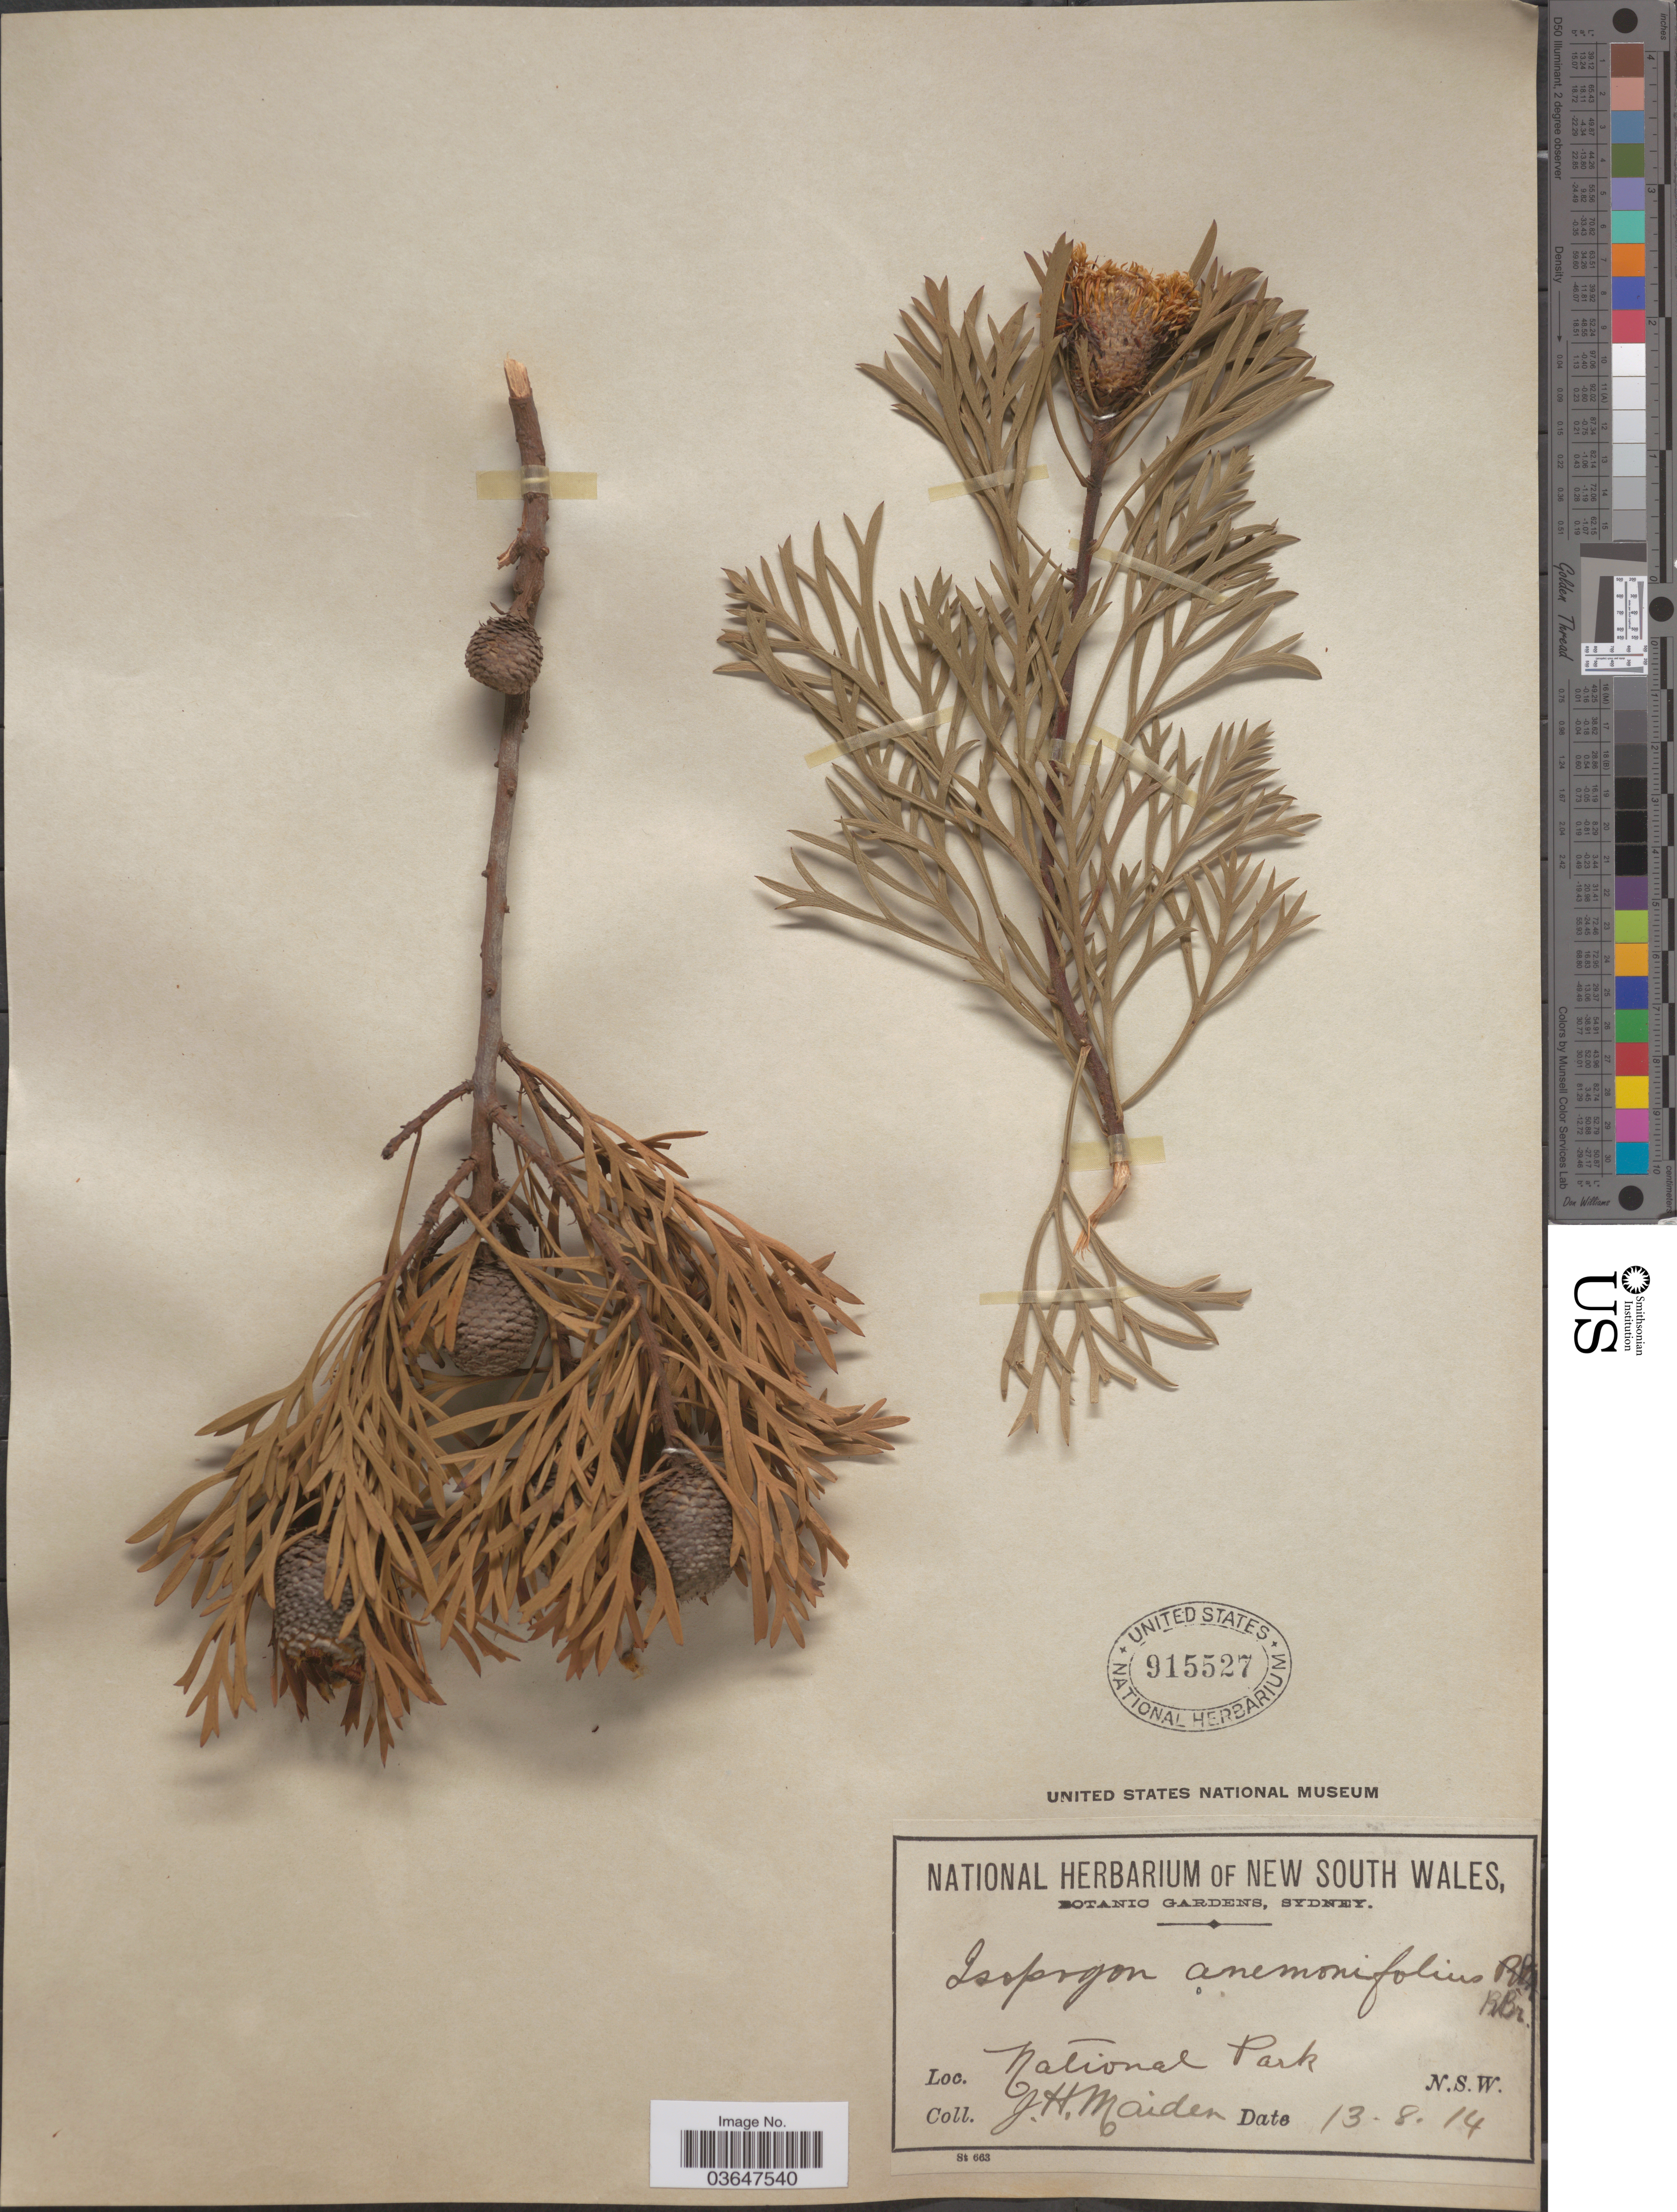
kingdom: Plantae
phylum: Tracheophyta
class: Magnoliopsida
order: Proteales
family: Proteaceae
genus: Isopogon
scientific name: Isopogon anemonifolius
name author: (Salisb.) Knight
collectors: J. Maiden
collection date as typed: Transcribed d/m/y: 13/8/14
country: Australia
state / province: New South Wales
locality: National Park N.S.W.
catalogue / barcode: US 915527